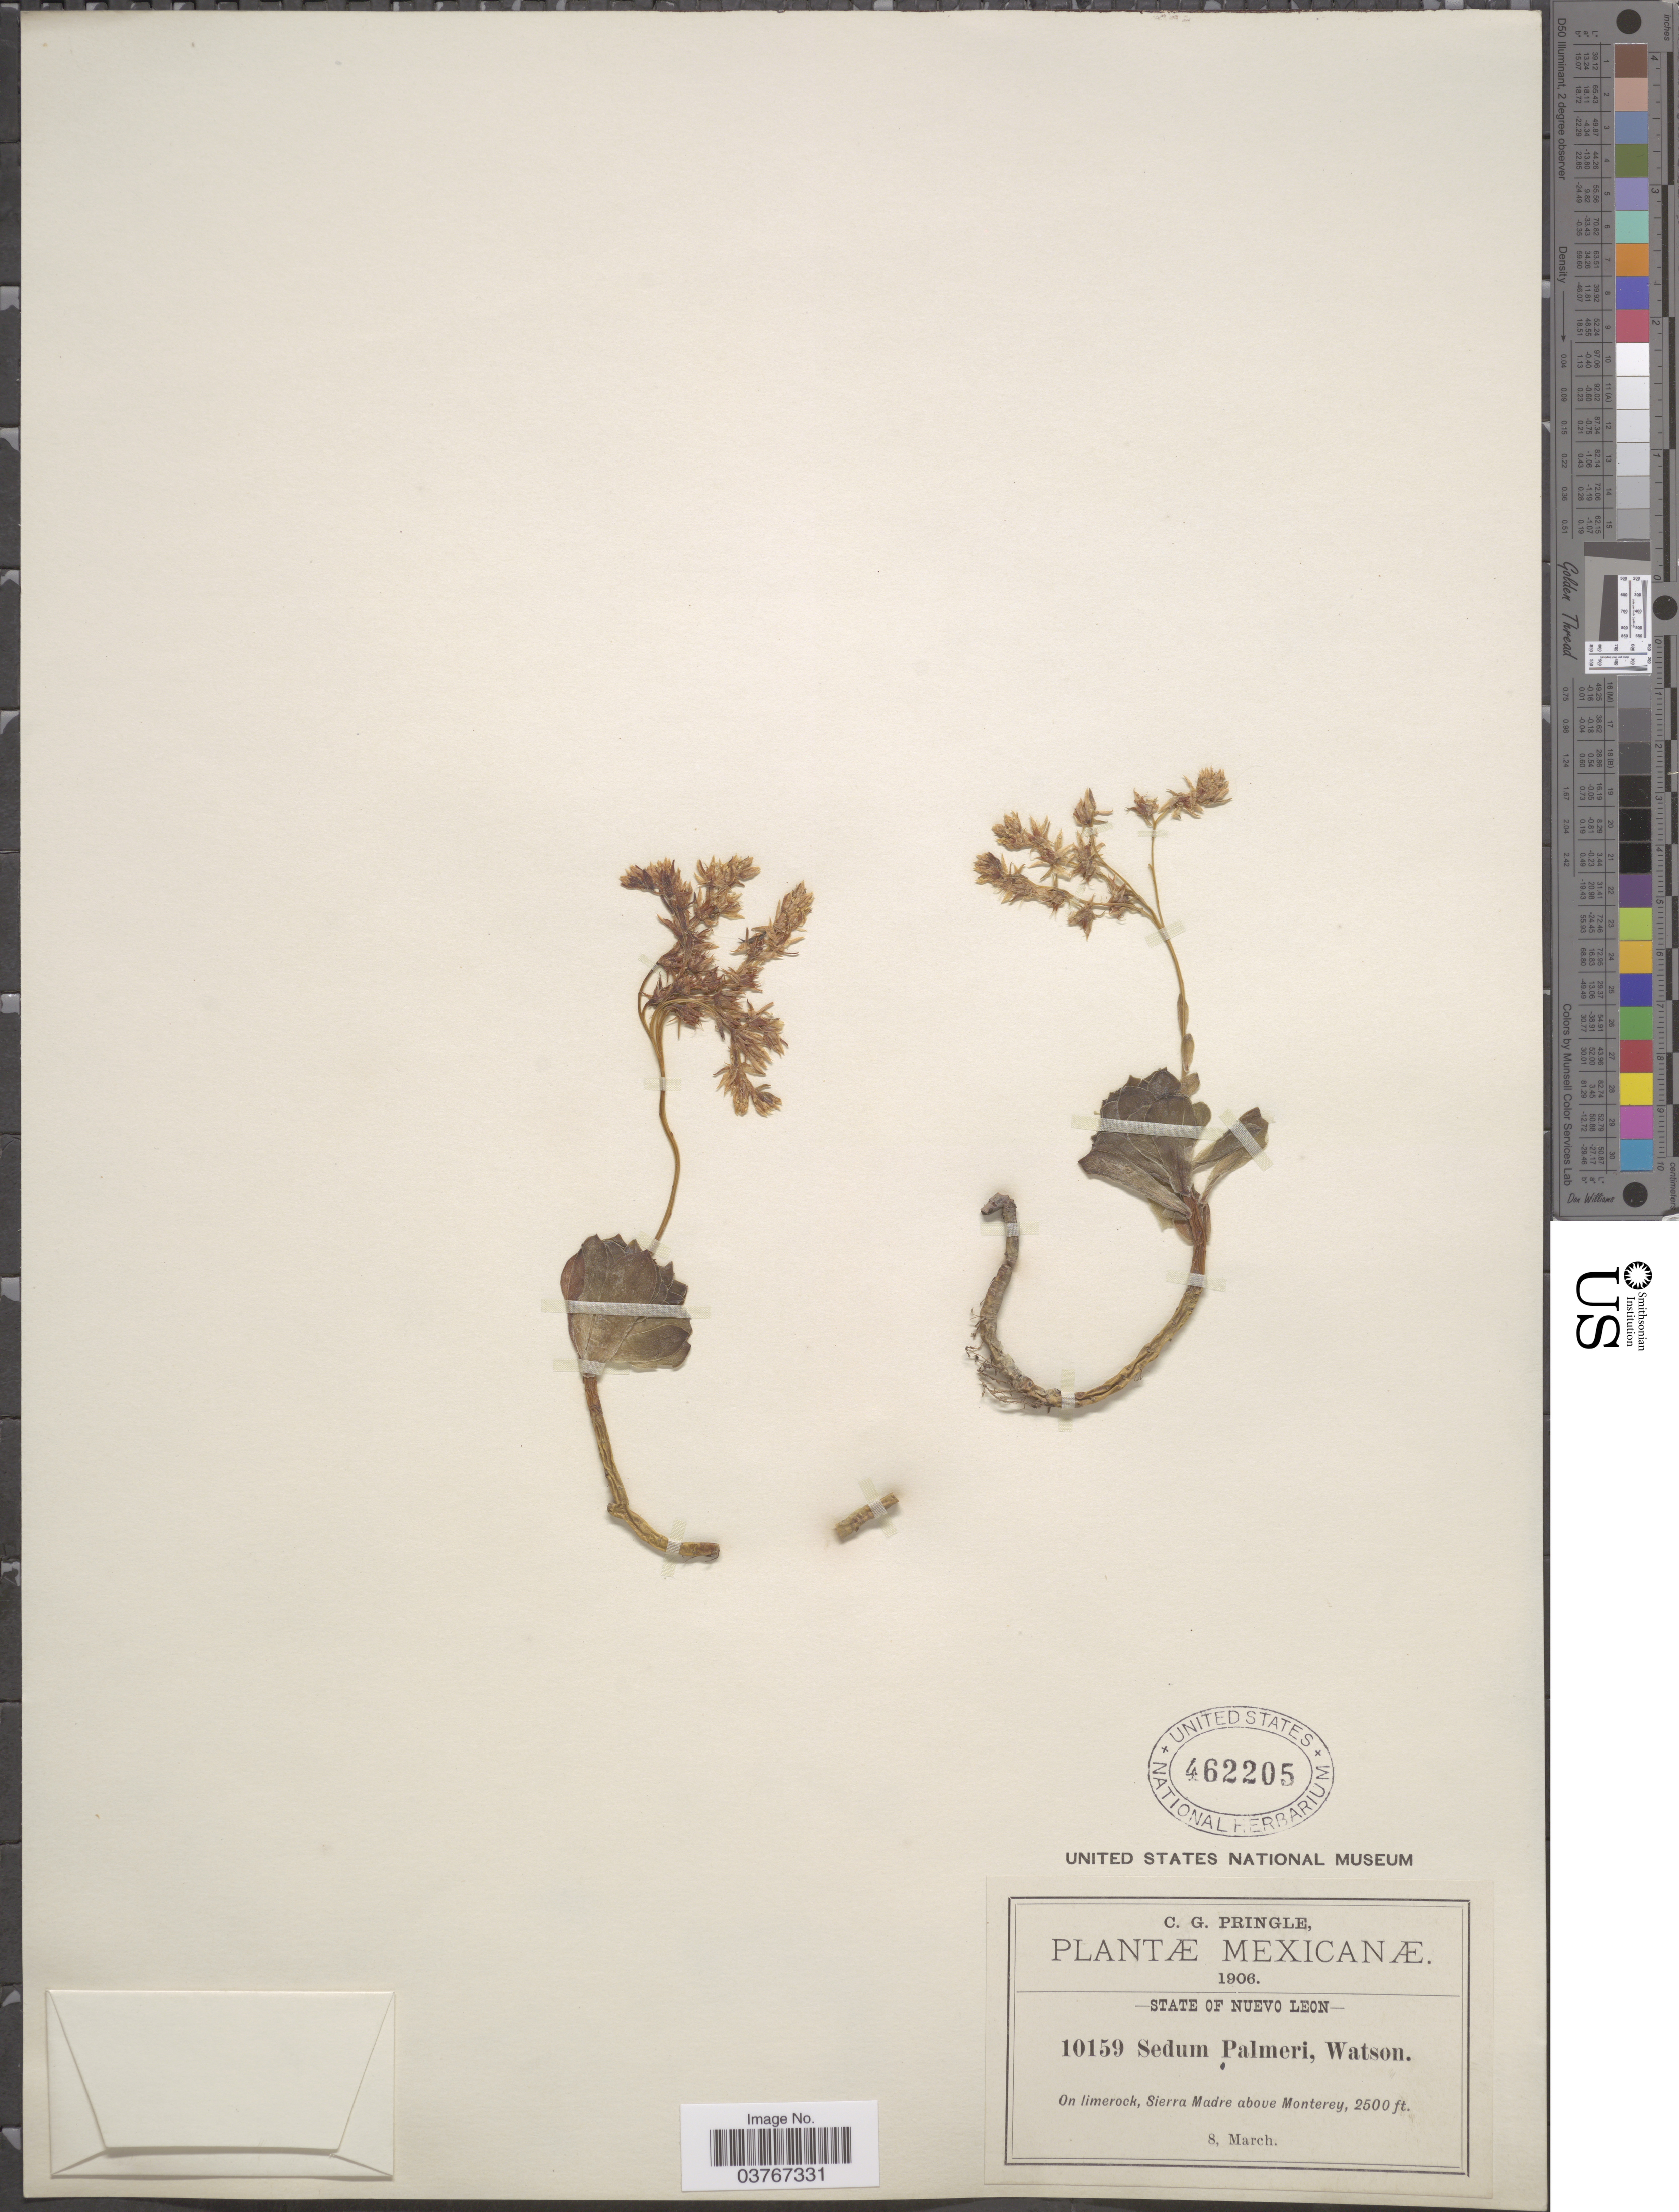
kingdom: Plantae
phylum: Tracheophyta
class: Magnoliopsida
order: Saxifragales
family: Crassulaceae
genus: Sedum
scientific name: Sedum palmeri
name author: S. Watson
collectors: C. G. Pringle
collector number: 10159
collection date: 1906-03-08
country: Mexico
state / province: Nuevo León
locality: State of Nuevo Leon. On limerock, Sierra Madre above Monterey.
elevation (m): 762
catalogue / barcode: US 462205